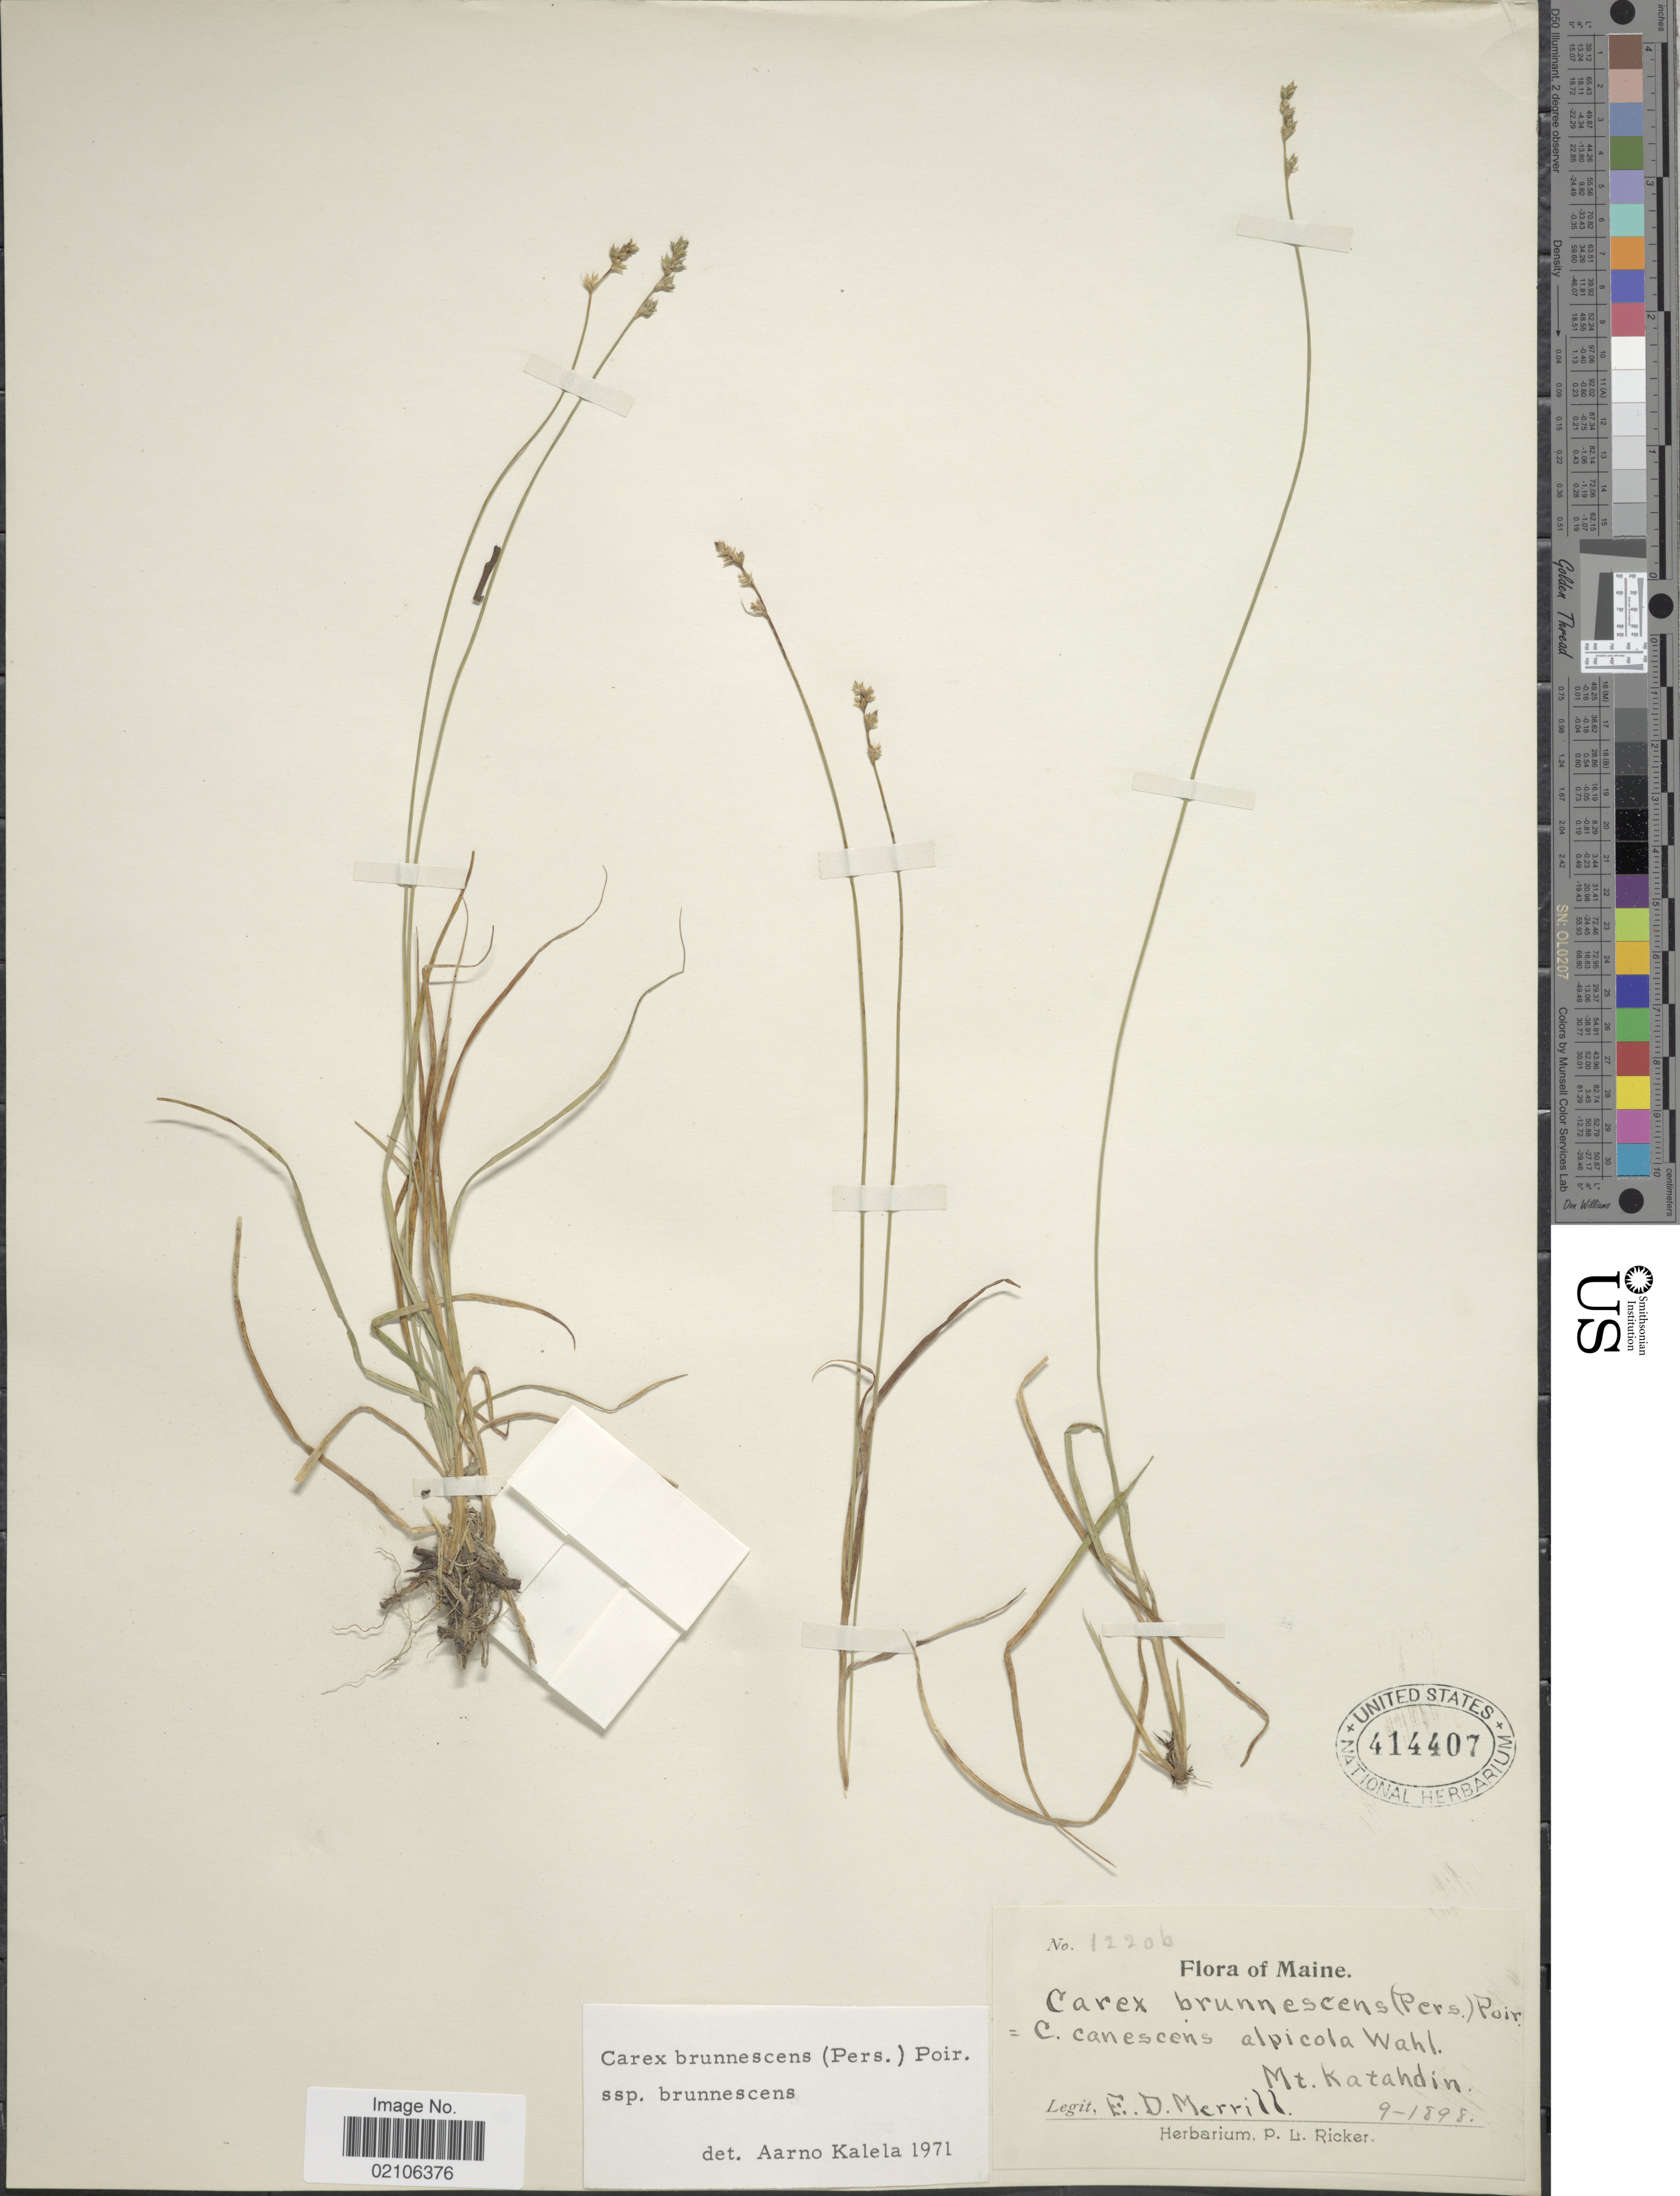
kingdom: Plantae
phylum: Tracheophyta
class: Liliopsida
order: Poales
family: Cyperaceae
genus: Carex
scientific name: Carex brunnescens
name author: (Pers.) Poir.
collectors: E. D. Merrill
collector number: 1220b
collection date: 1898-09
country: United States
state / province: Maine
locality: Mt. Katahdin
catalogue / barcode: US 414407